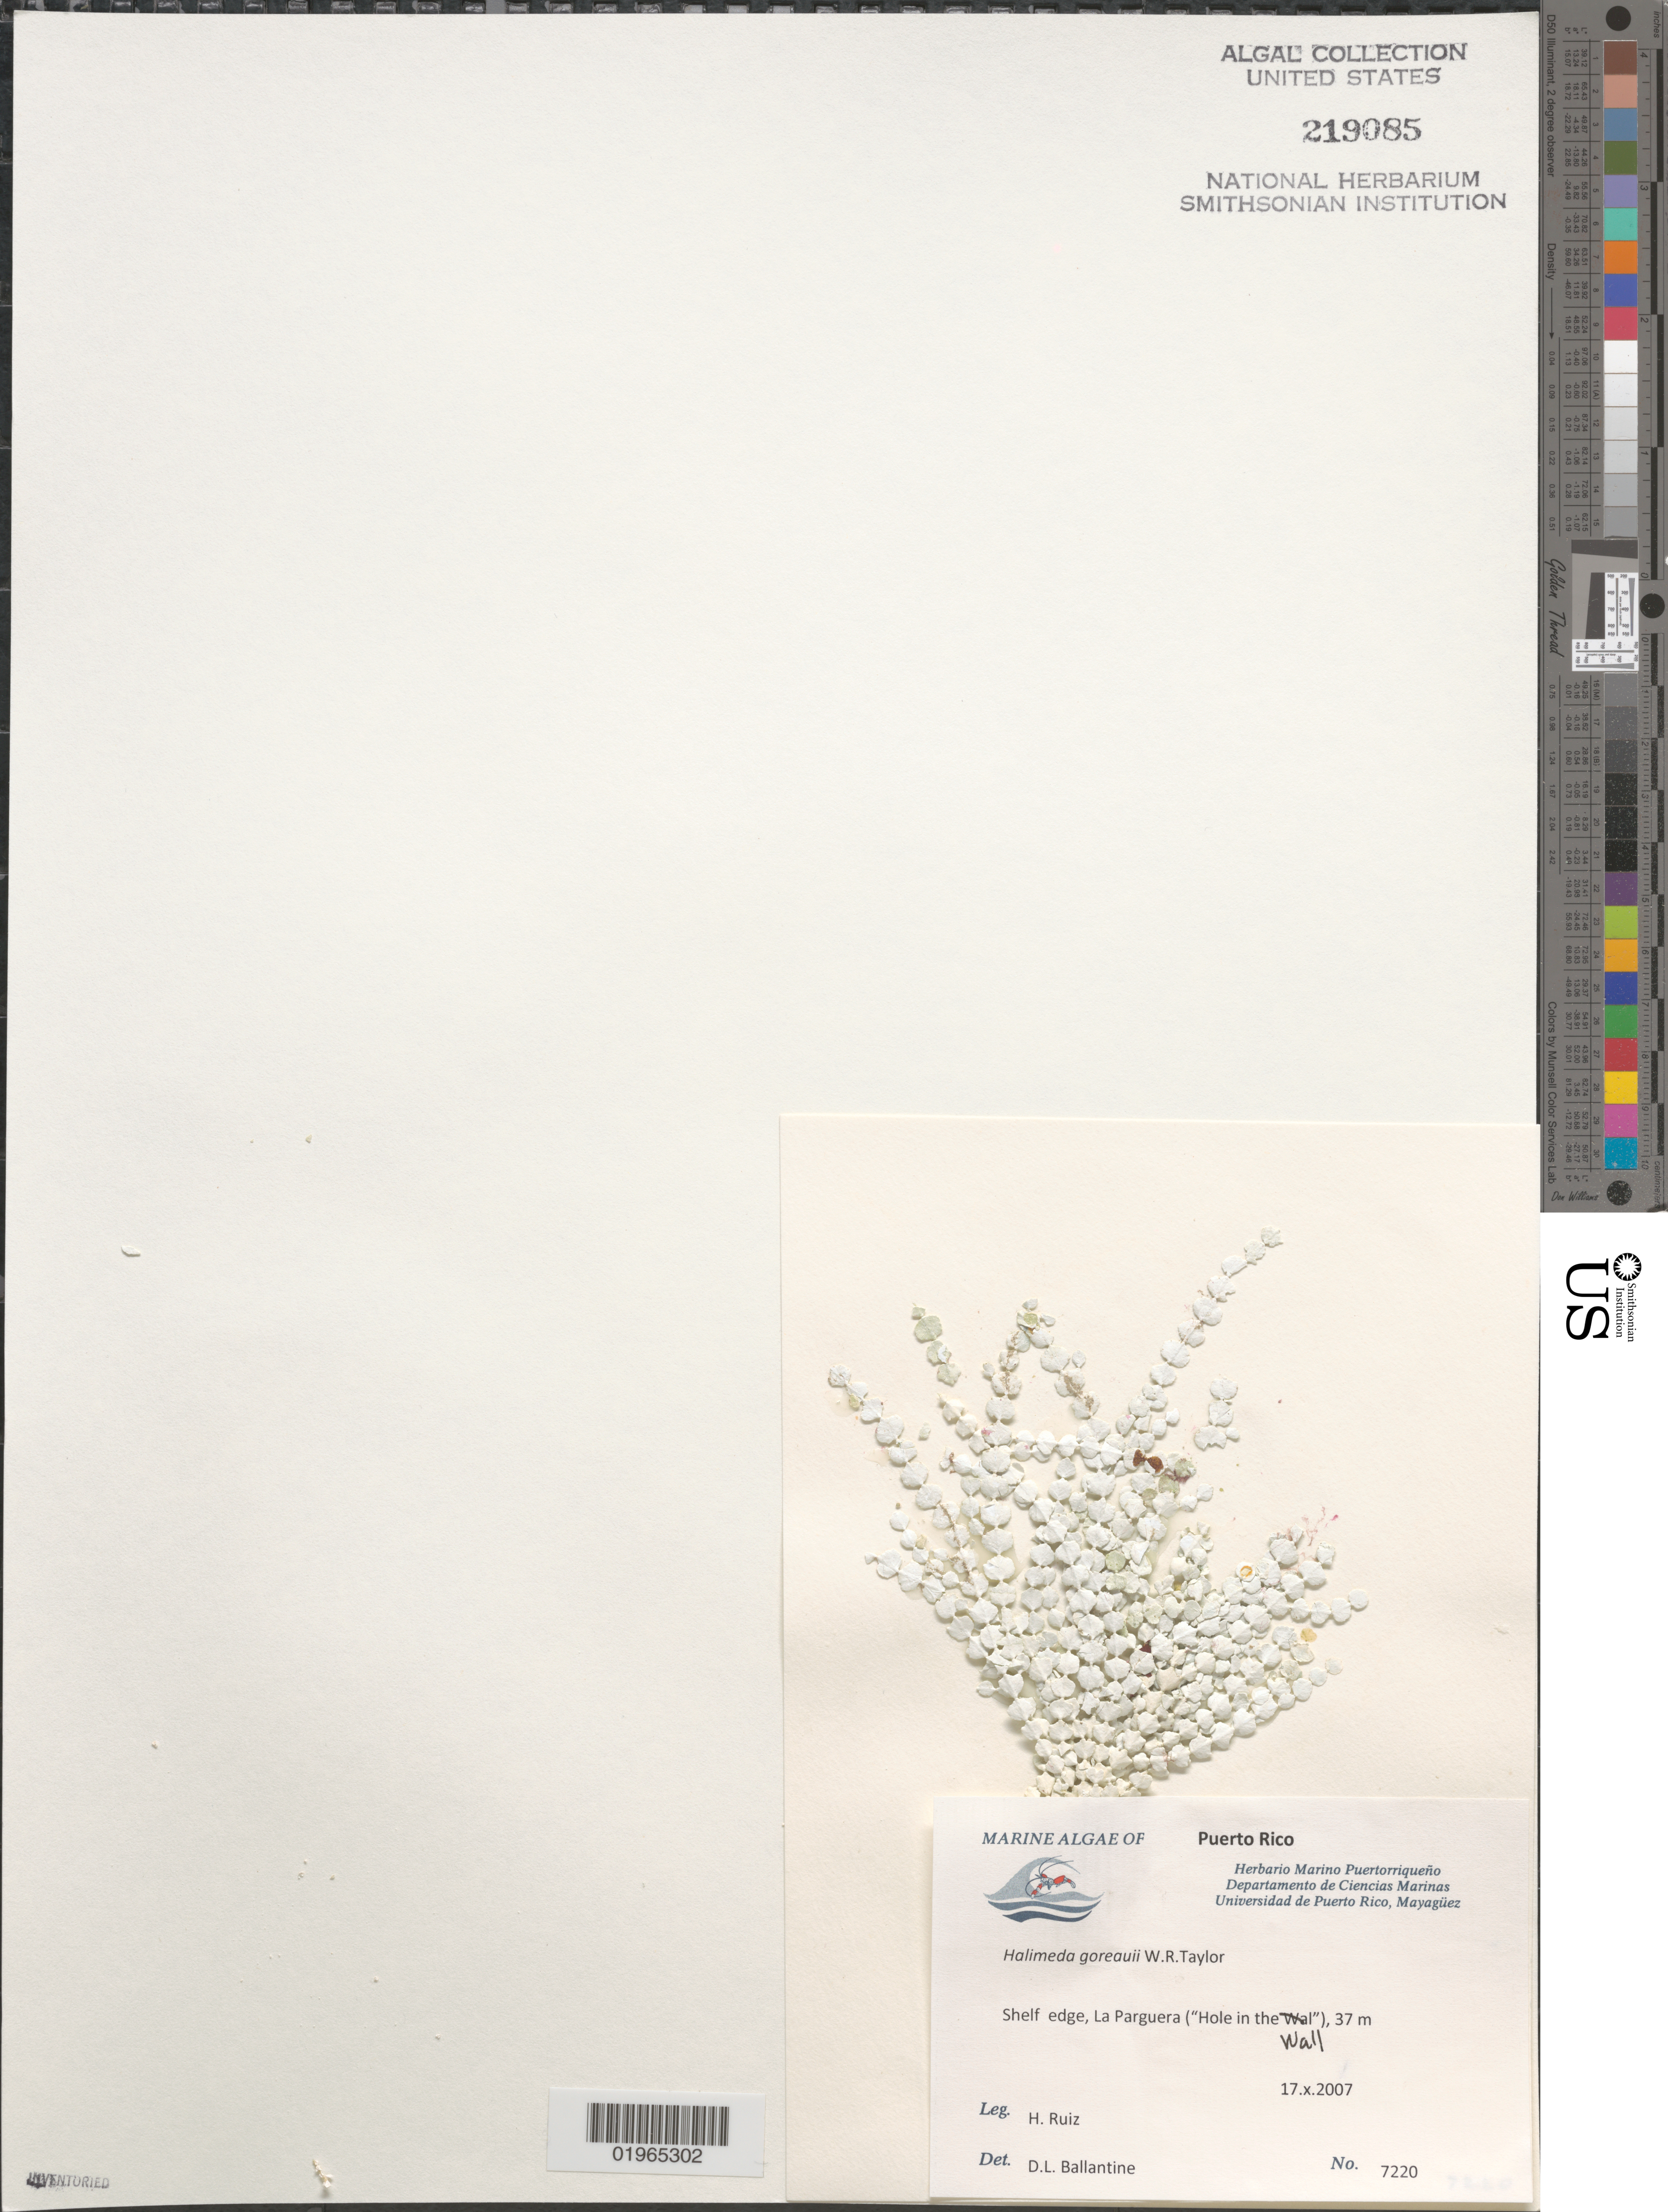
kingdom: Plantae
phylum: Chlorophyta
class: Ulvophyceae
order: Bryopsidales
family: Halimedaceae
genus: Halimeda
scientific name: Halimeda goreaui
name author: W.R. Taylor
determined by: Ballantine, D. L.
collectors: H. Ruiz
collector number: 7220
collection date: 2007-10-17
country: Puerto Rico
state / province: Lajas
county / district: La Parguera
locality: Shelf Edge ("Hole in the Wall")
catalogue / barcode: US 219085